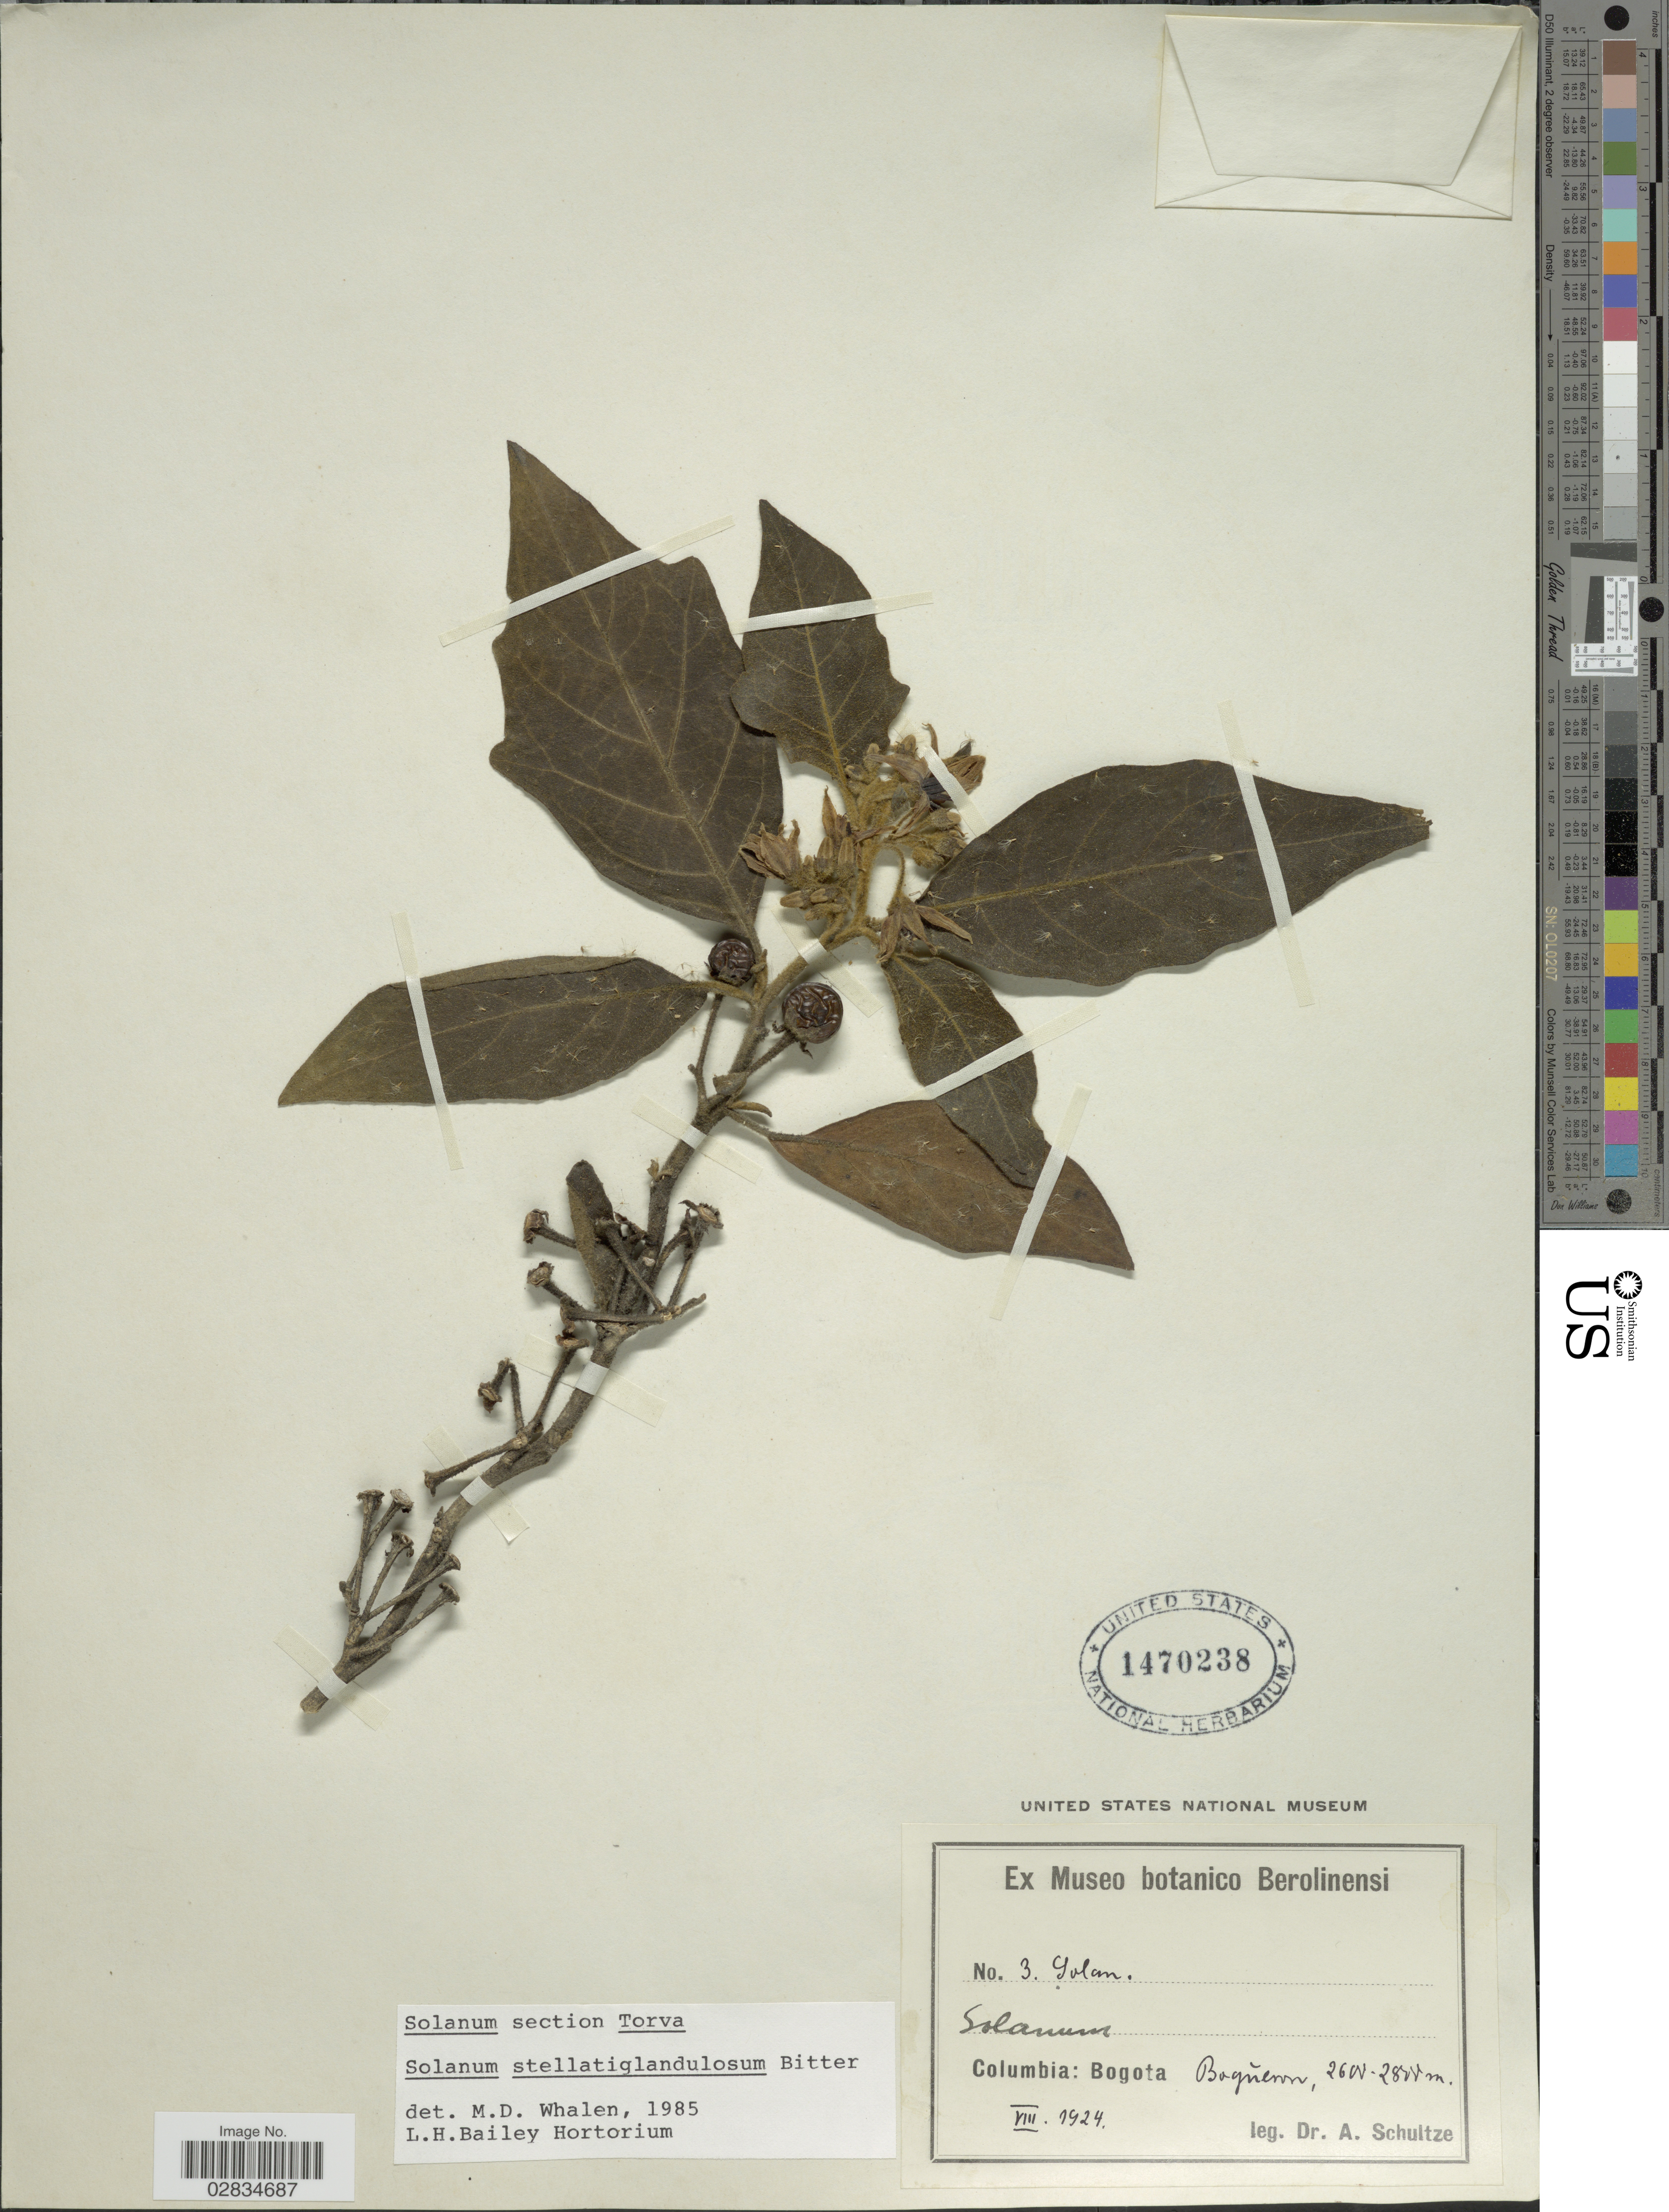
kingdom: Plantae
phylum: Tracheophyta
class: Magnoliopsida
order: Solanales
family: Solanaceae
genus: Solanum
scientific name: Solanum stellatiglandulosum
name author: Bitter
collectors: A. Schultze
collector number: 3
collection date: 1924-08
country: Colombia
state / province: Bogota D.C.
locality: Bogota Boquéron.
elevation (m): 2600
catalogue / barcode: US 1470238